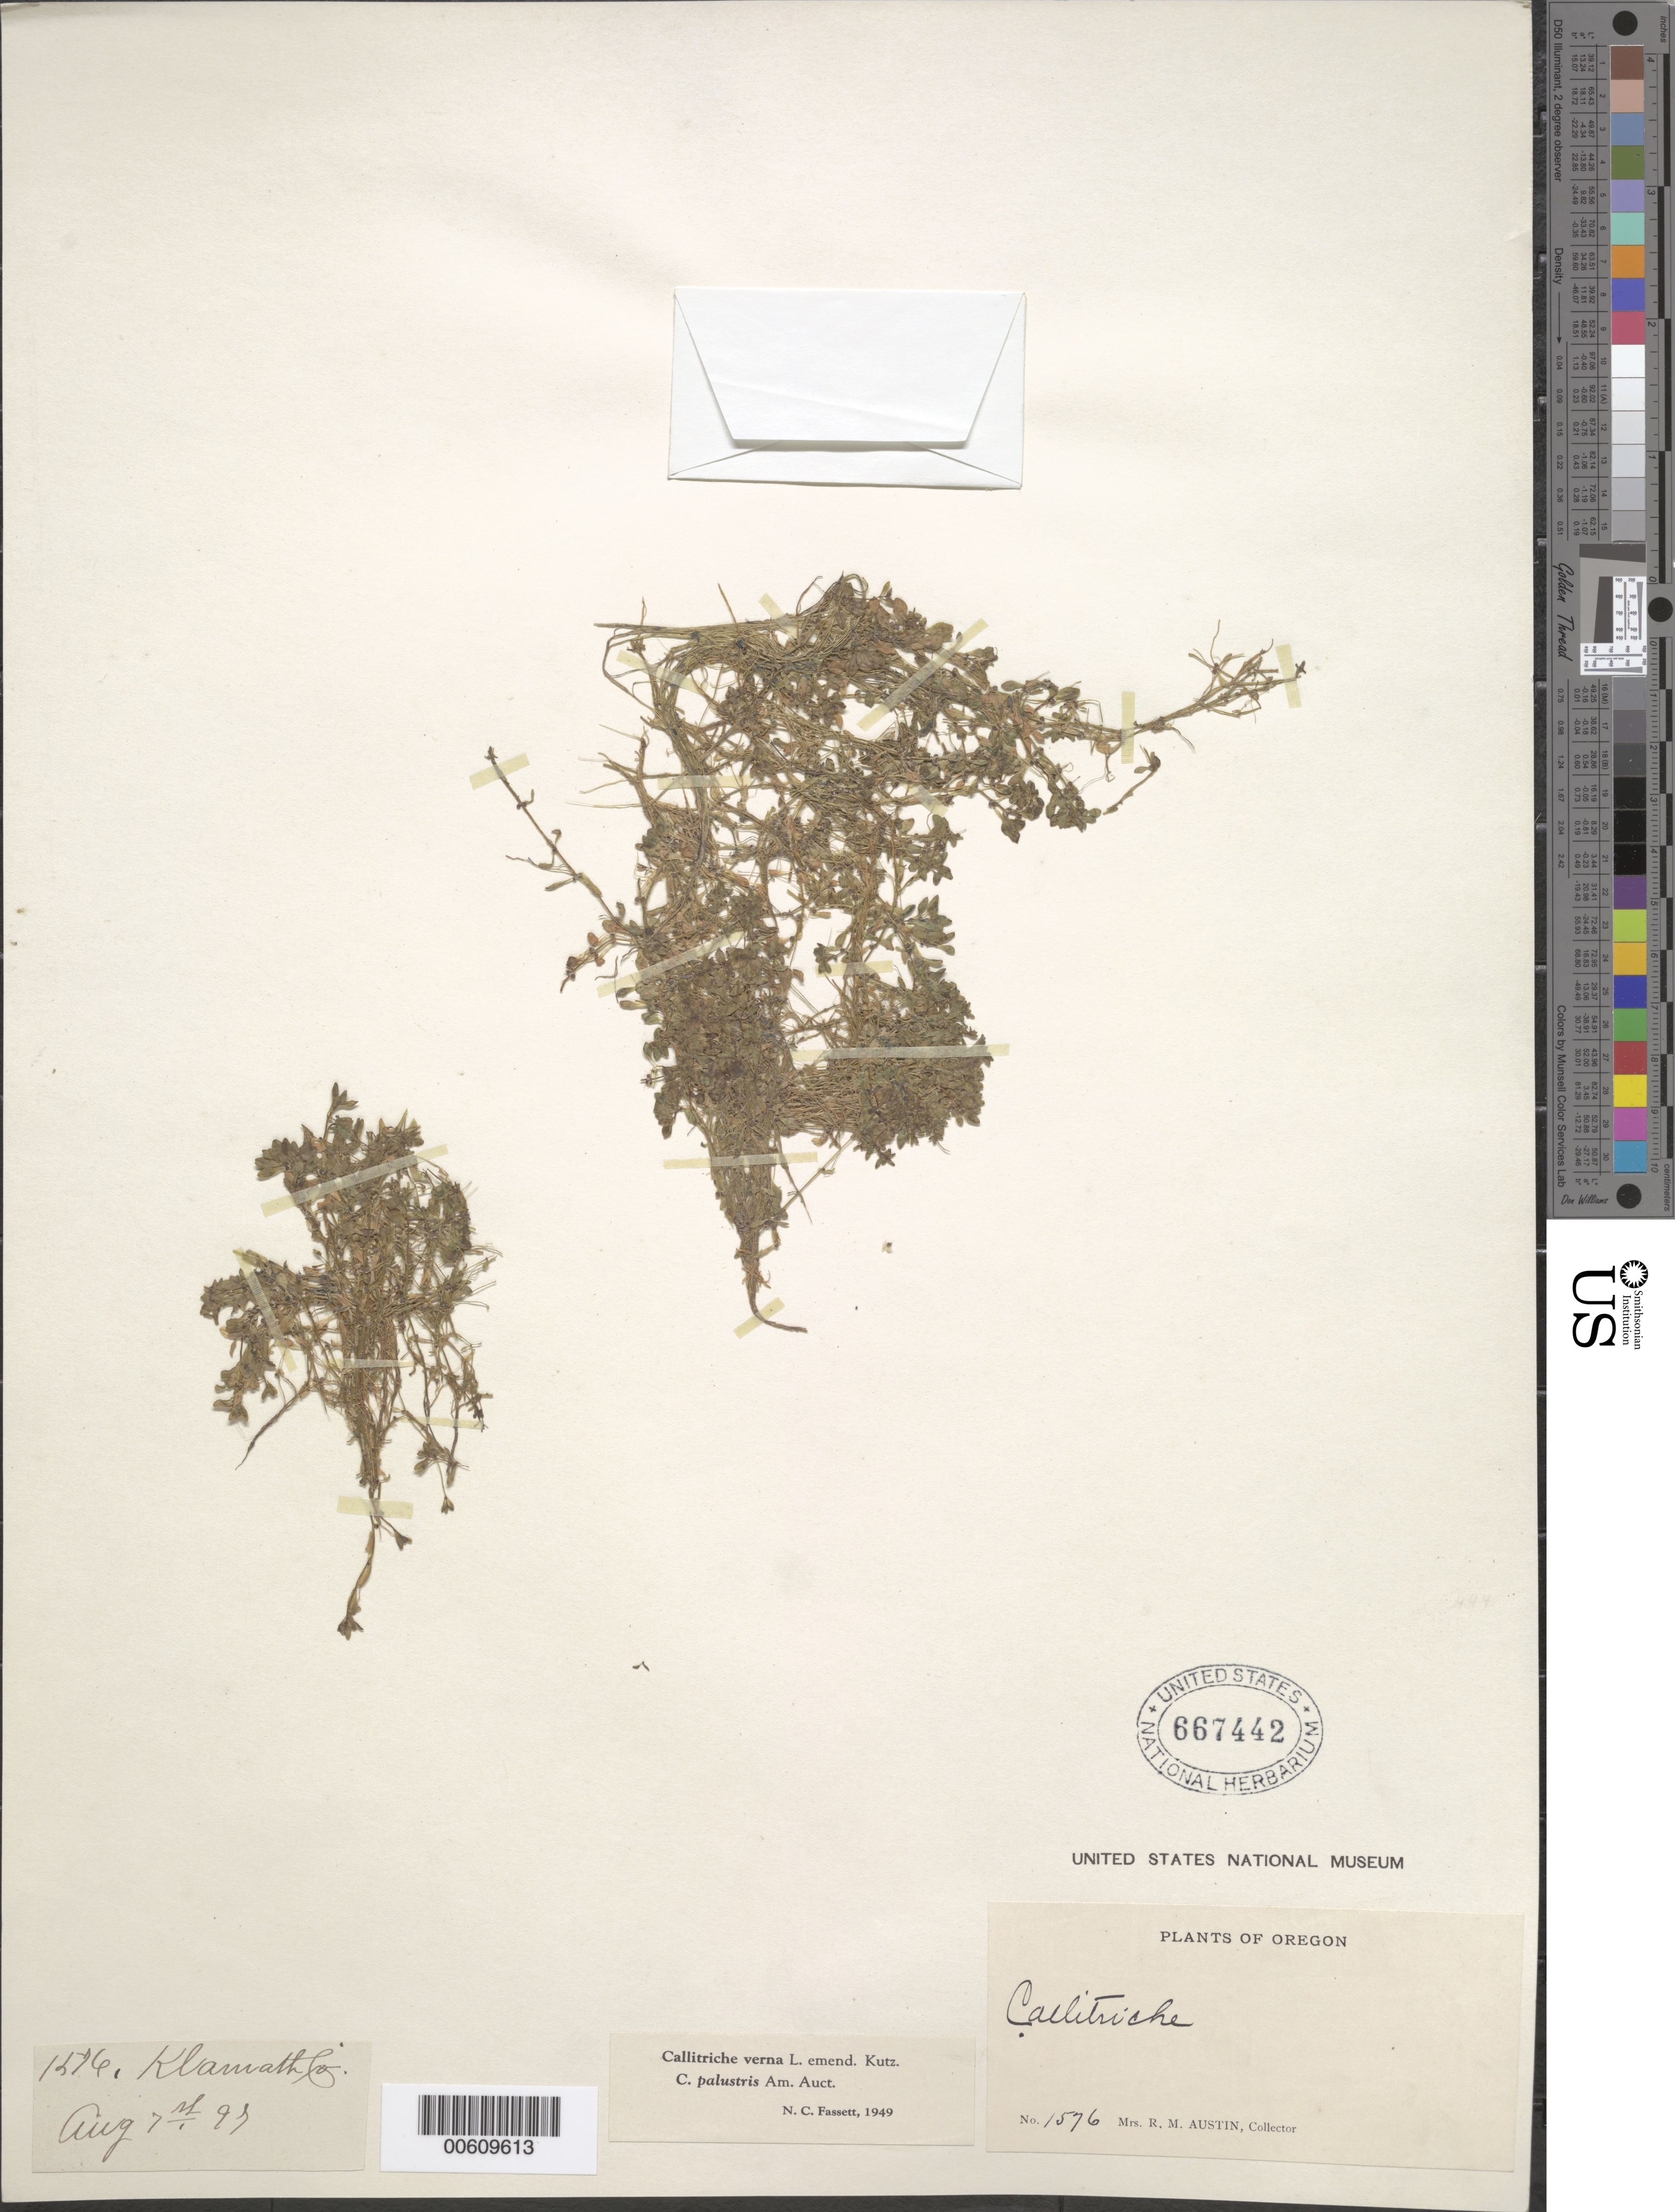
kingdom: Plantae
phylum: Tracheophyta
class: Magnoliopsida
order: Lamiales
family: Plantaginaceae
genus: Callitriche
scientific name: Callitriche verna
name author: L.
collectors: R. Austin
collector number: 1576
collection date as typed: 07 Aug 1897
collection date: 1897-08-07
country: United States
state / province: Oregon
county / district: Klamath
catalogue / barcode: US 667442